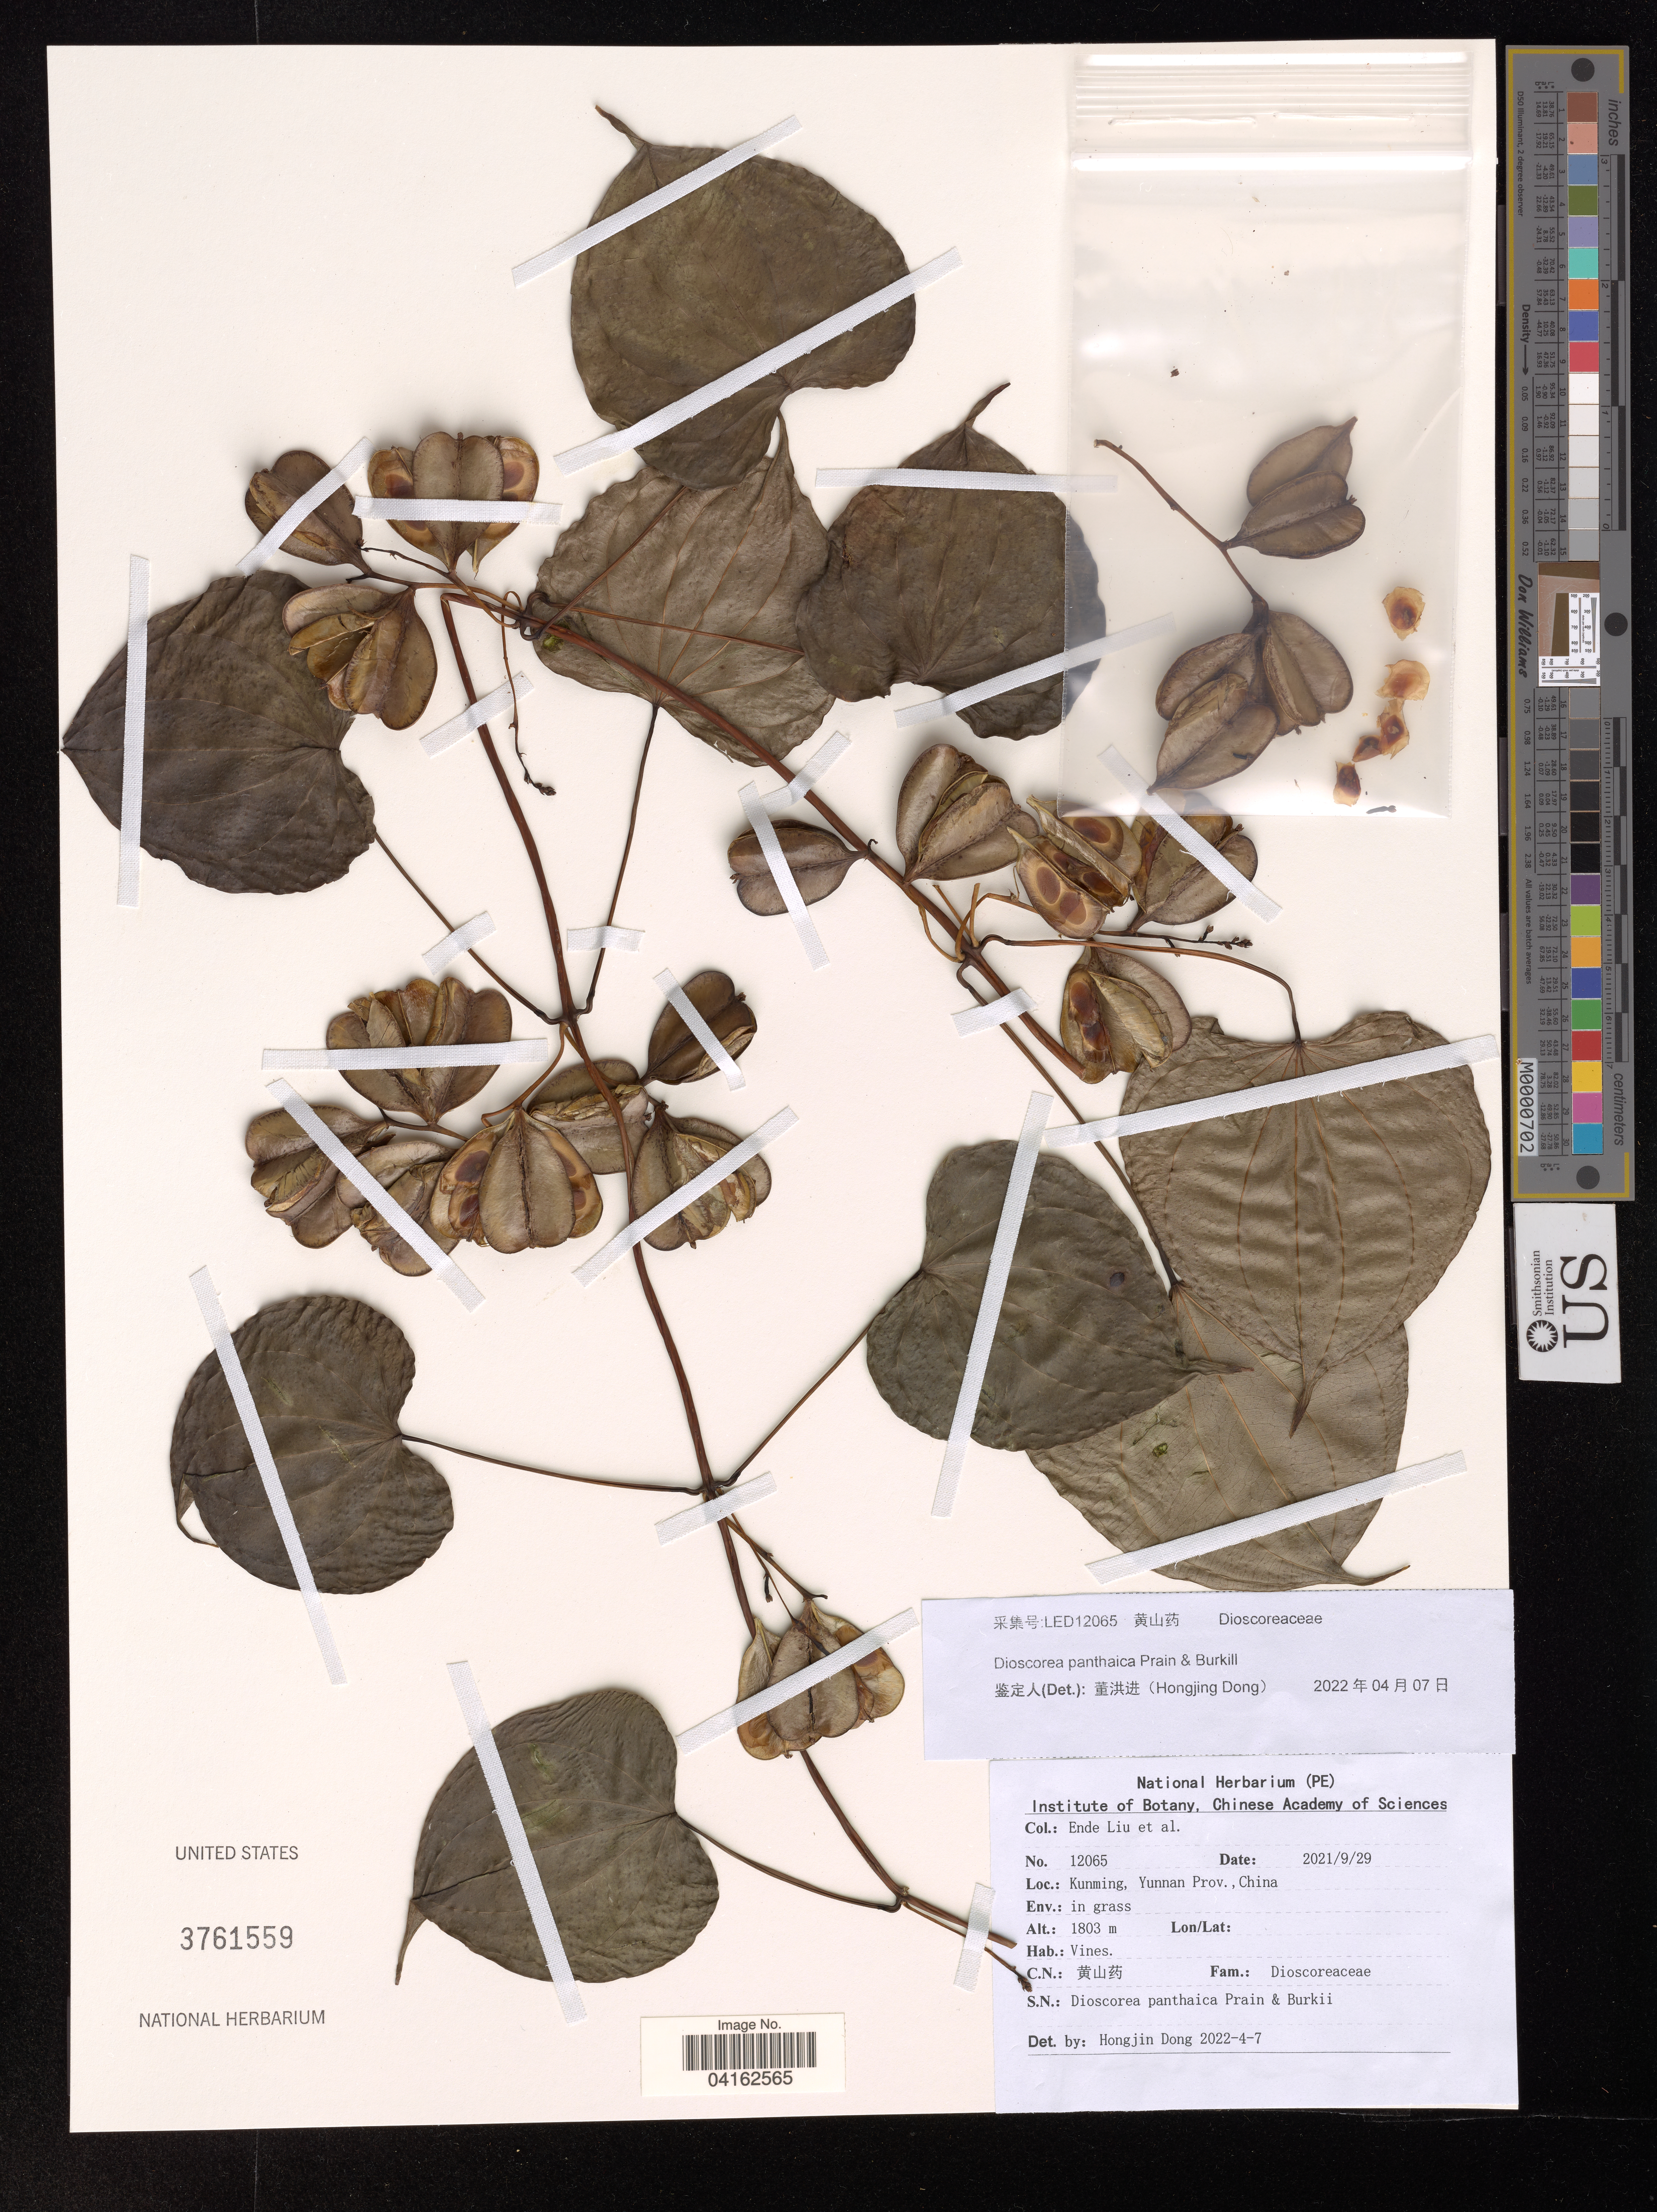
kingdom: Plantae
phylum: Tracheophyta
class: Liliopsida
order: Dioscoreales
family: Dioscoreaceae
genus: Dioscorea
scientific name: Dioscorea panthaica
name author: Prain & Burkill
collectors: E. Liu & et al.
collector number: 12065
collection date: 2021-09-29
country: China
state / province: Yunnan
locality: Kunming.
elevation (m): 1803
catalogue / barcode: US 3761559